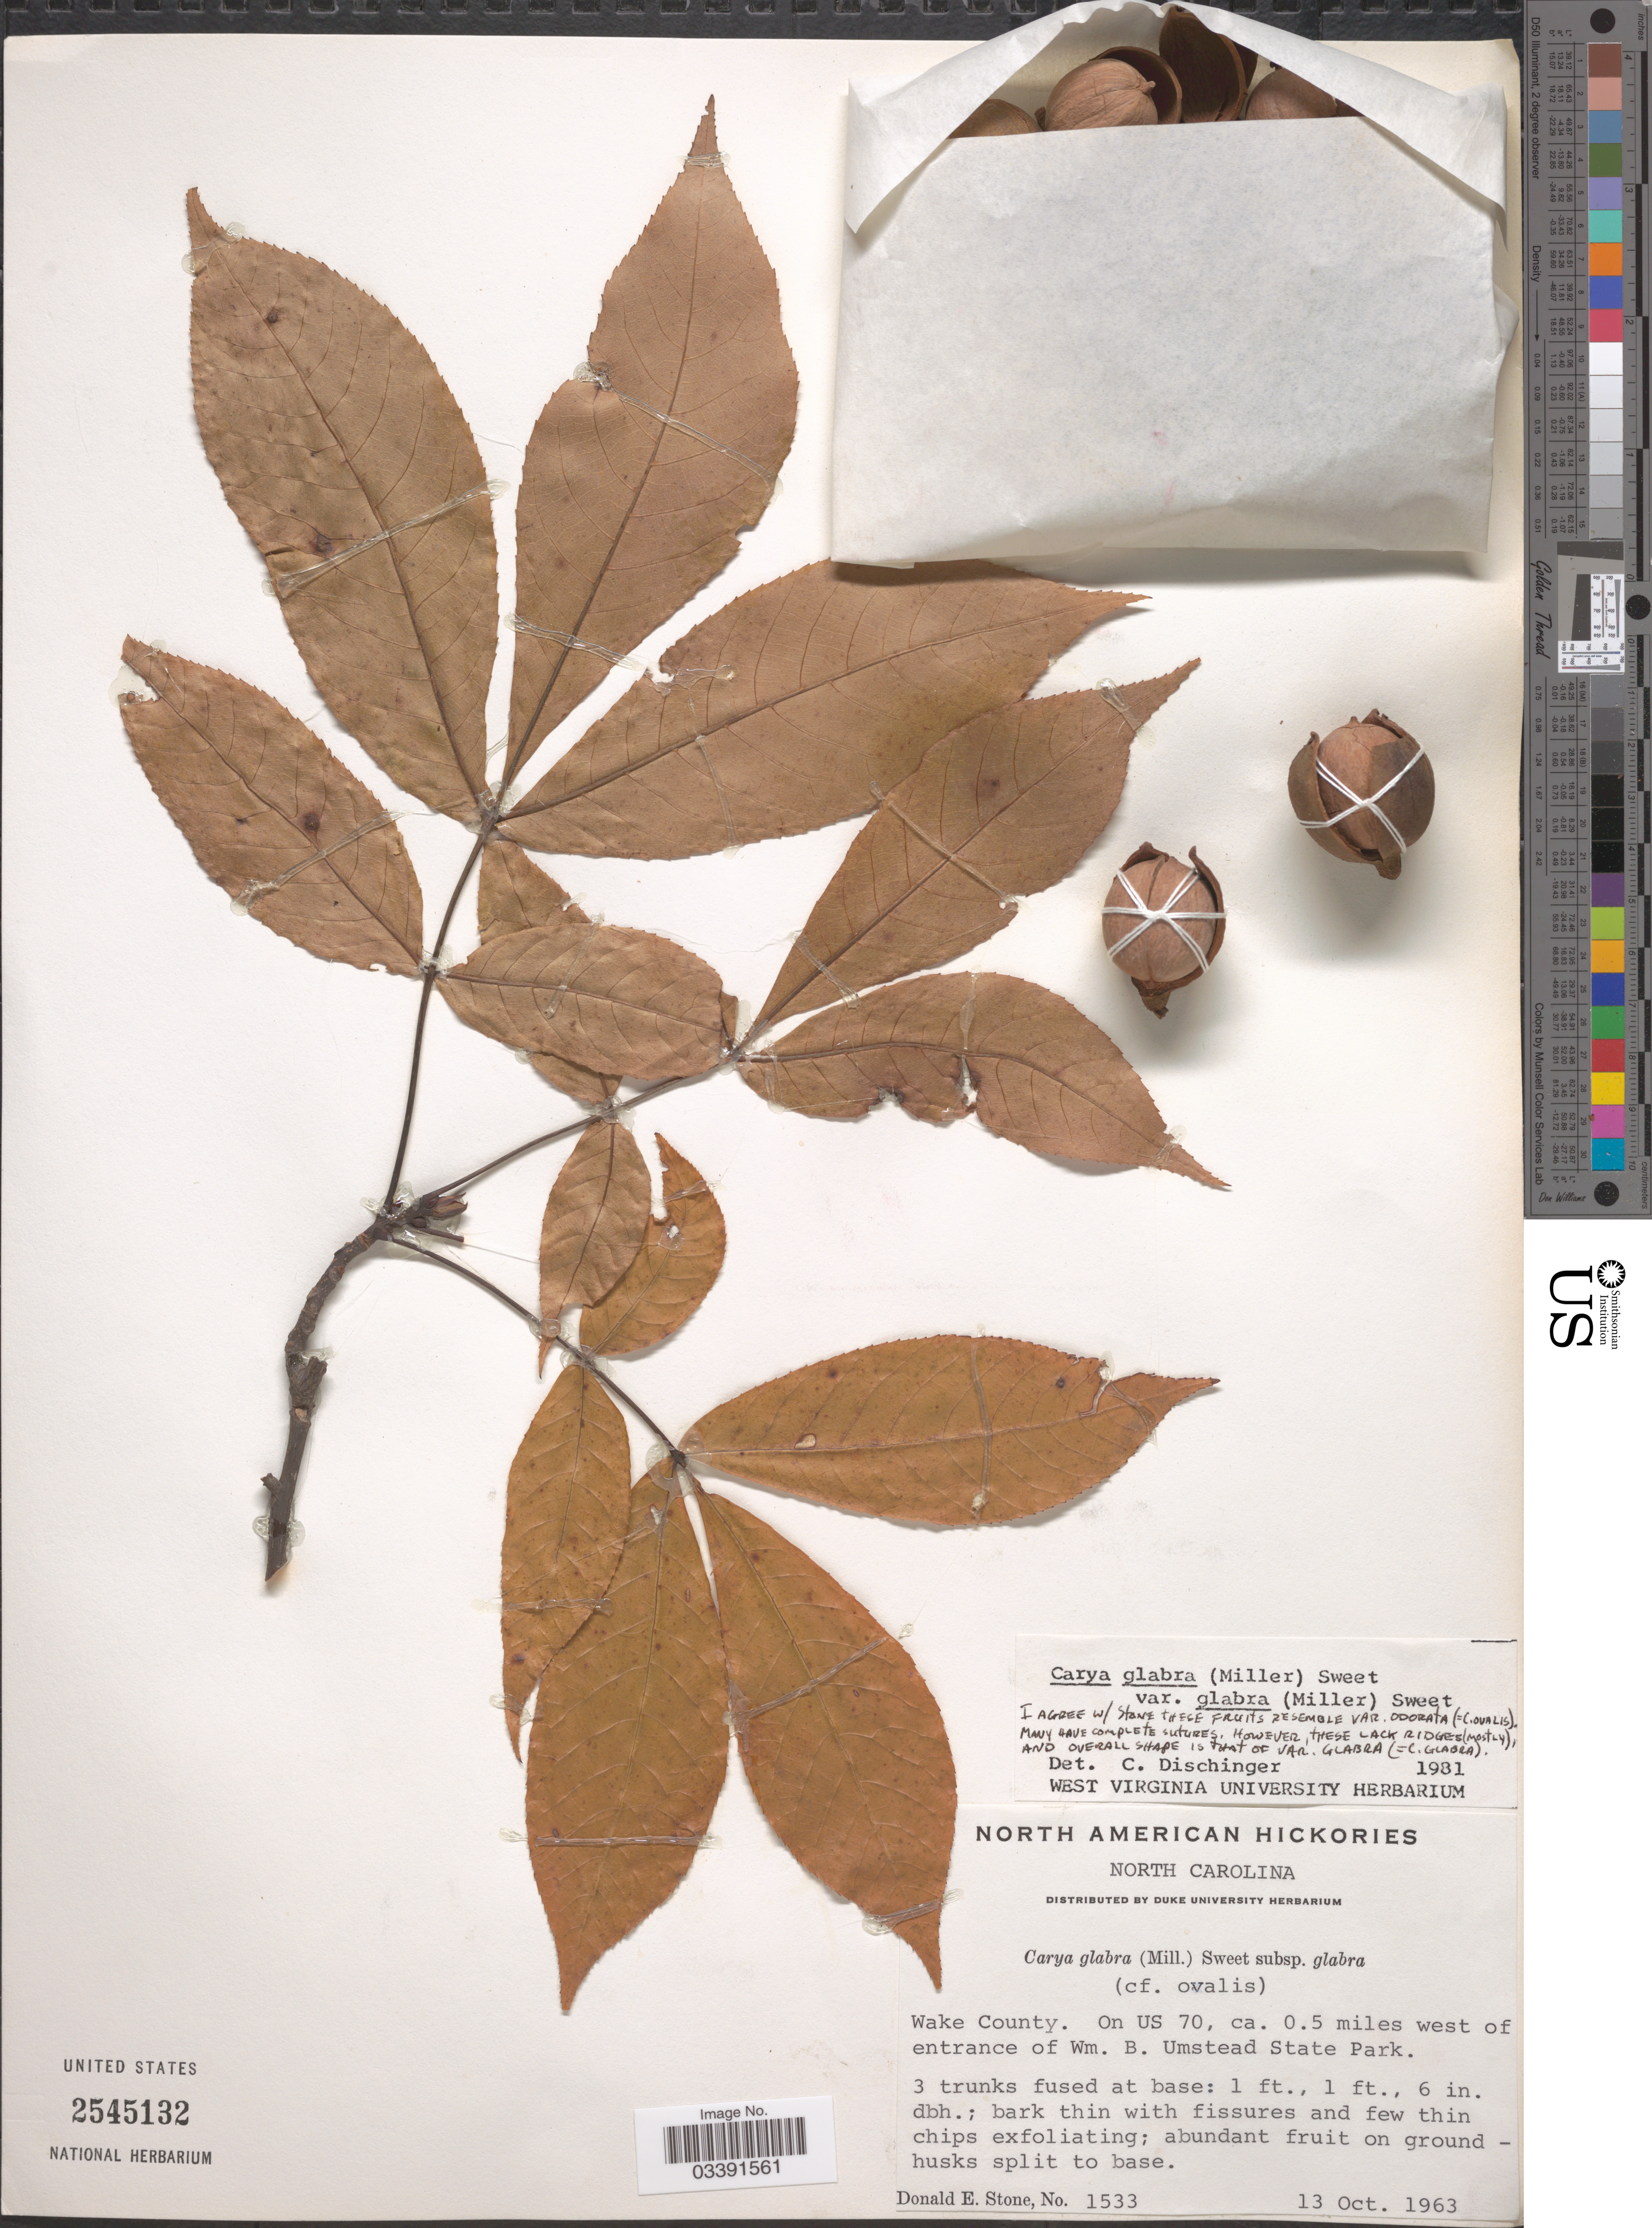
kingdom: Plantae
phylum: Tracheophyta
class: Magnoliopsida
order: Fagales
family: Juglandaceae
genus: Carya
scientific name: Carya glabra var. glabra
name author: (Mill.) Sweet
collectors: D. Stone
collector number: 1533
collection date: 1963-10-13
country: United States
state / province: North Carolina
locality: Wake County. On US 70, ca. 0.5 miles west of entrance of Wm. B. Umstead State Park.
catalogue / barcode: US 2545132